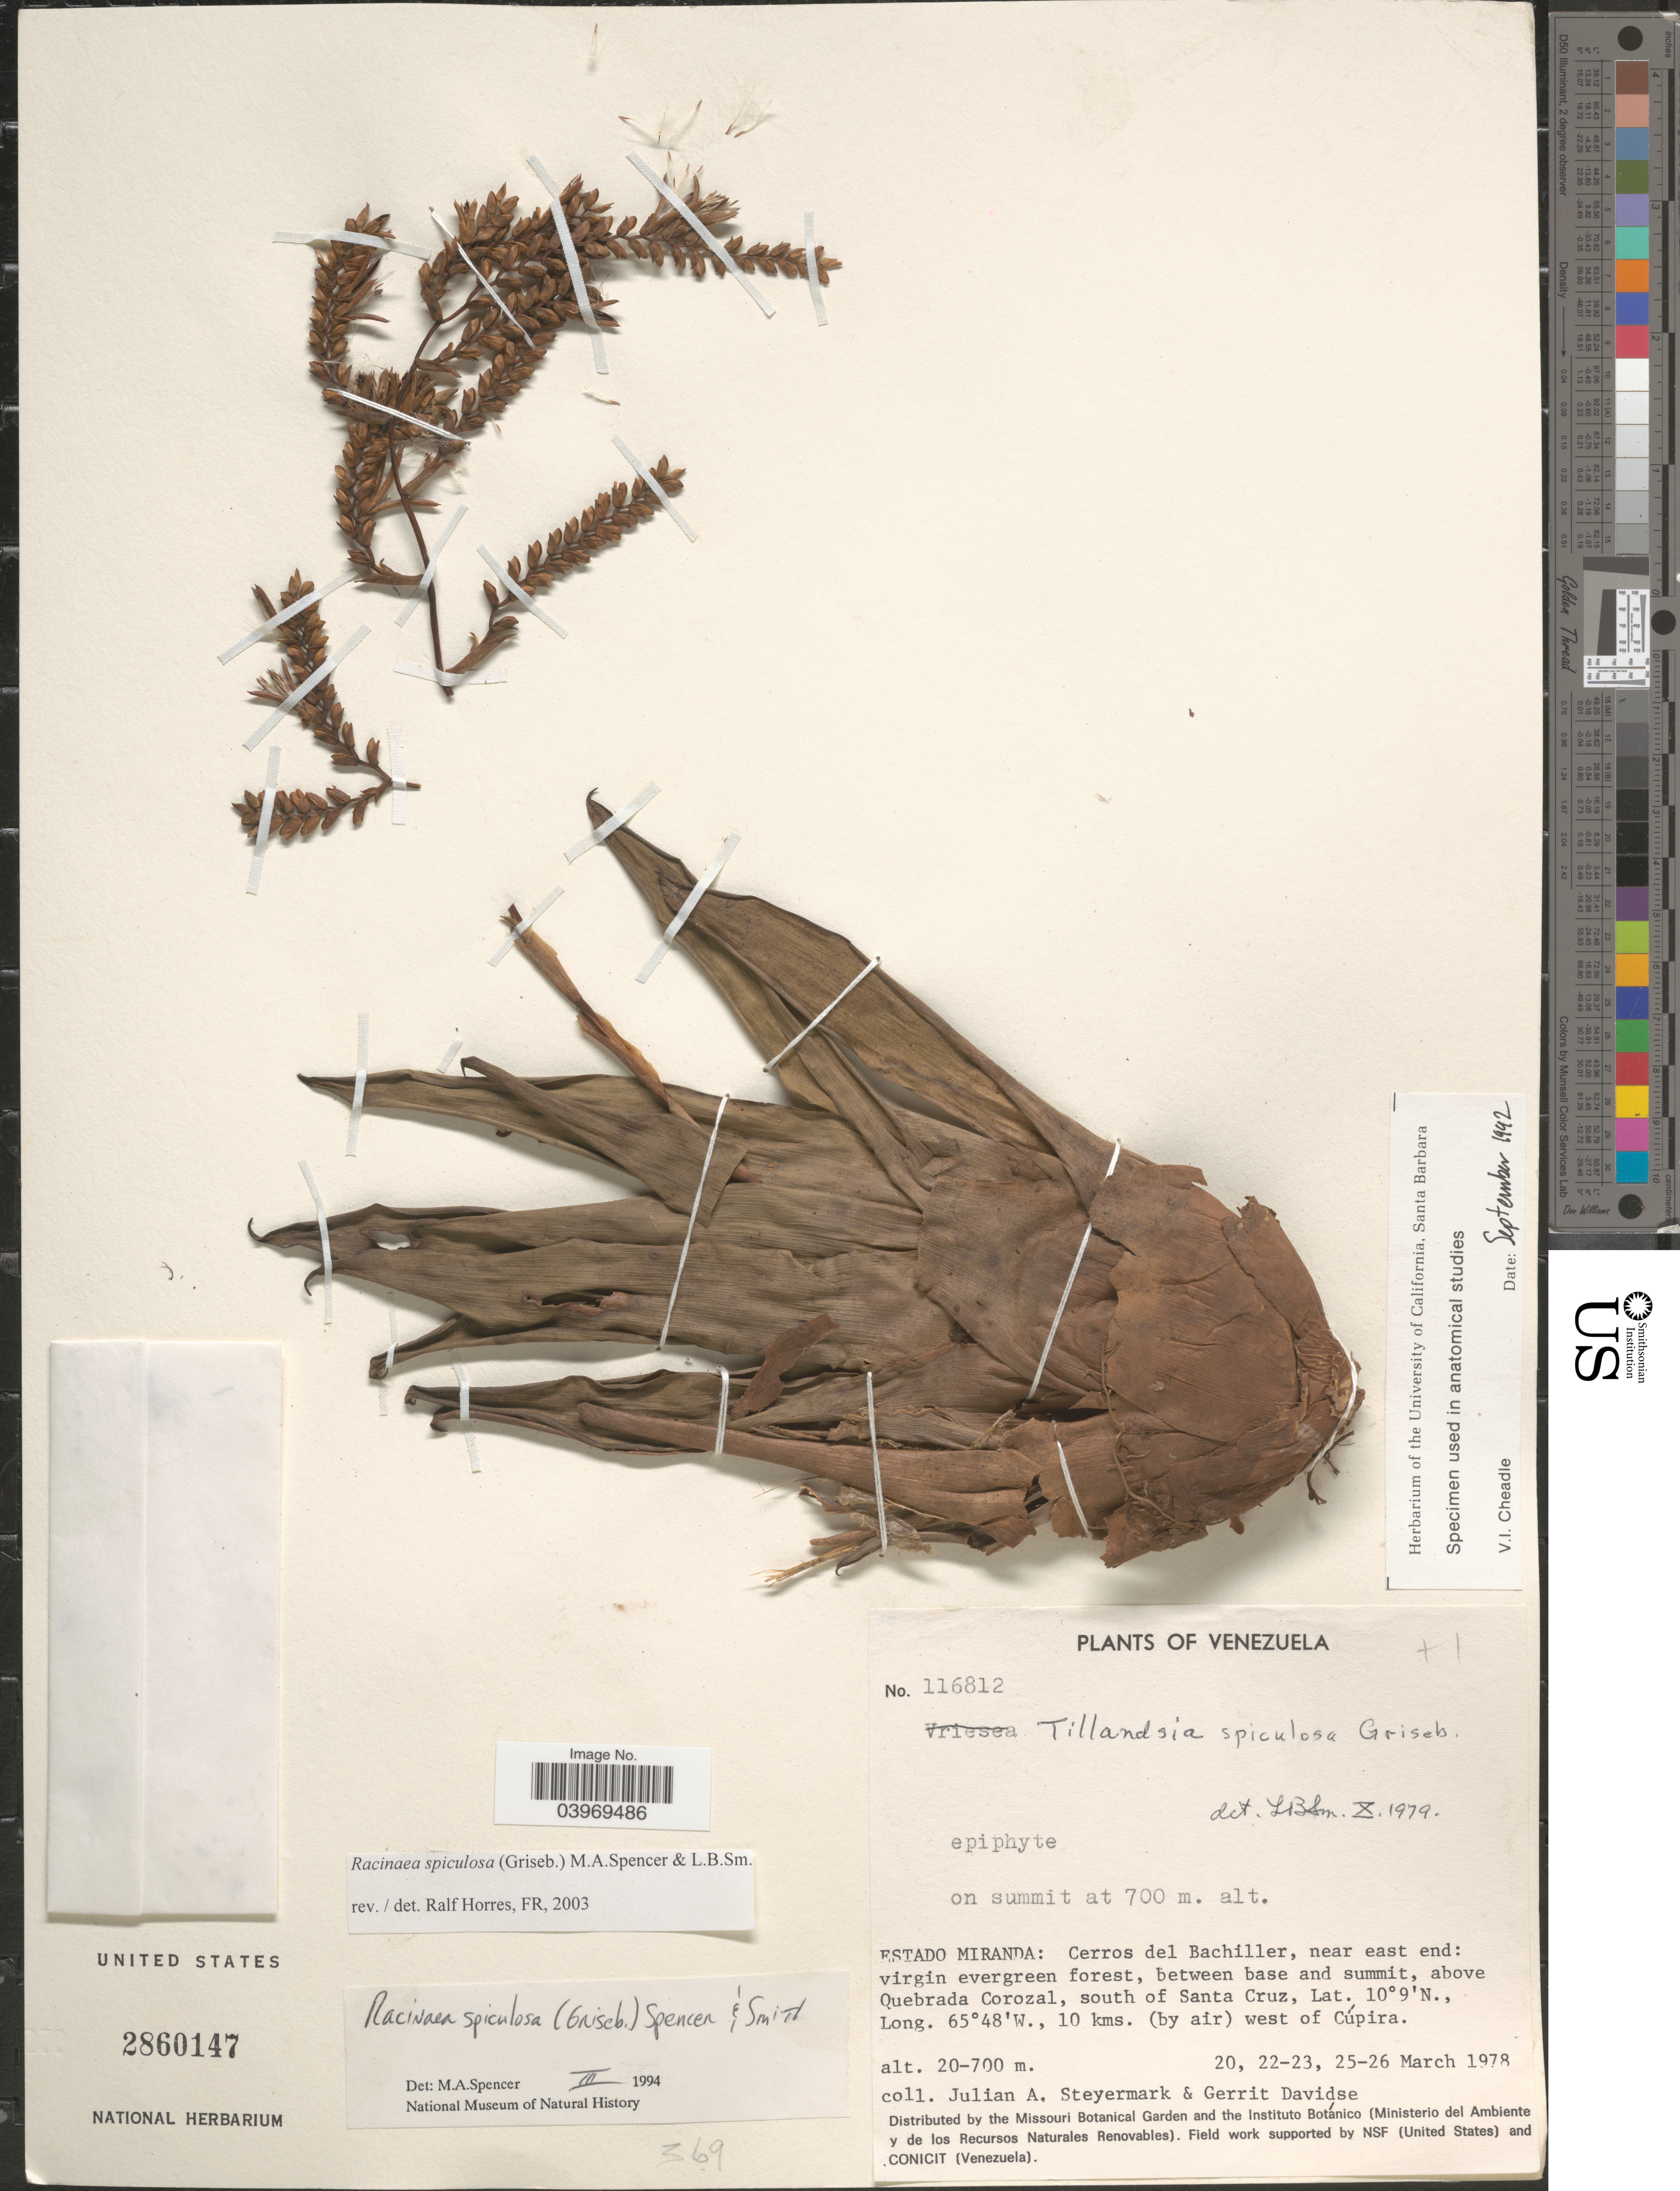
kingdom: Plantae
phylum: Tracheophyta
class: Liliopsida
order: Poales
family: Bromeliaceae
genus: Racinaea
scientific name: Racinaea spiculosa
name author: (Griseb.) M.A. Spencer & L.B. Sm.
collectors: J. Steyermark & G. Davidse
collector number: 116812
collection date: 1978-03-20/1978-03-26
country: Venezuela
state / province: Miranda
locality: On summit. Cerros del Bachiller, near east end: virgin evergreen forest, between base and summit, above Quebrada Corozal, south of Santa Cruz, 10 kms. (by air) west of Cúpira.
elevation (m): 700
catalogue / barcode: US 2860147